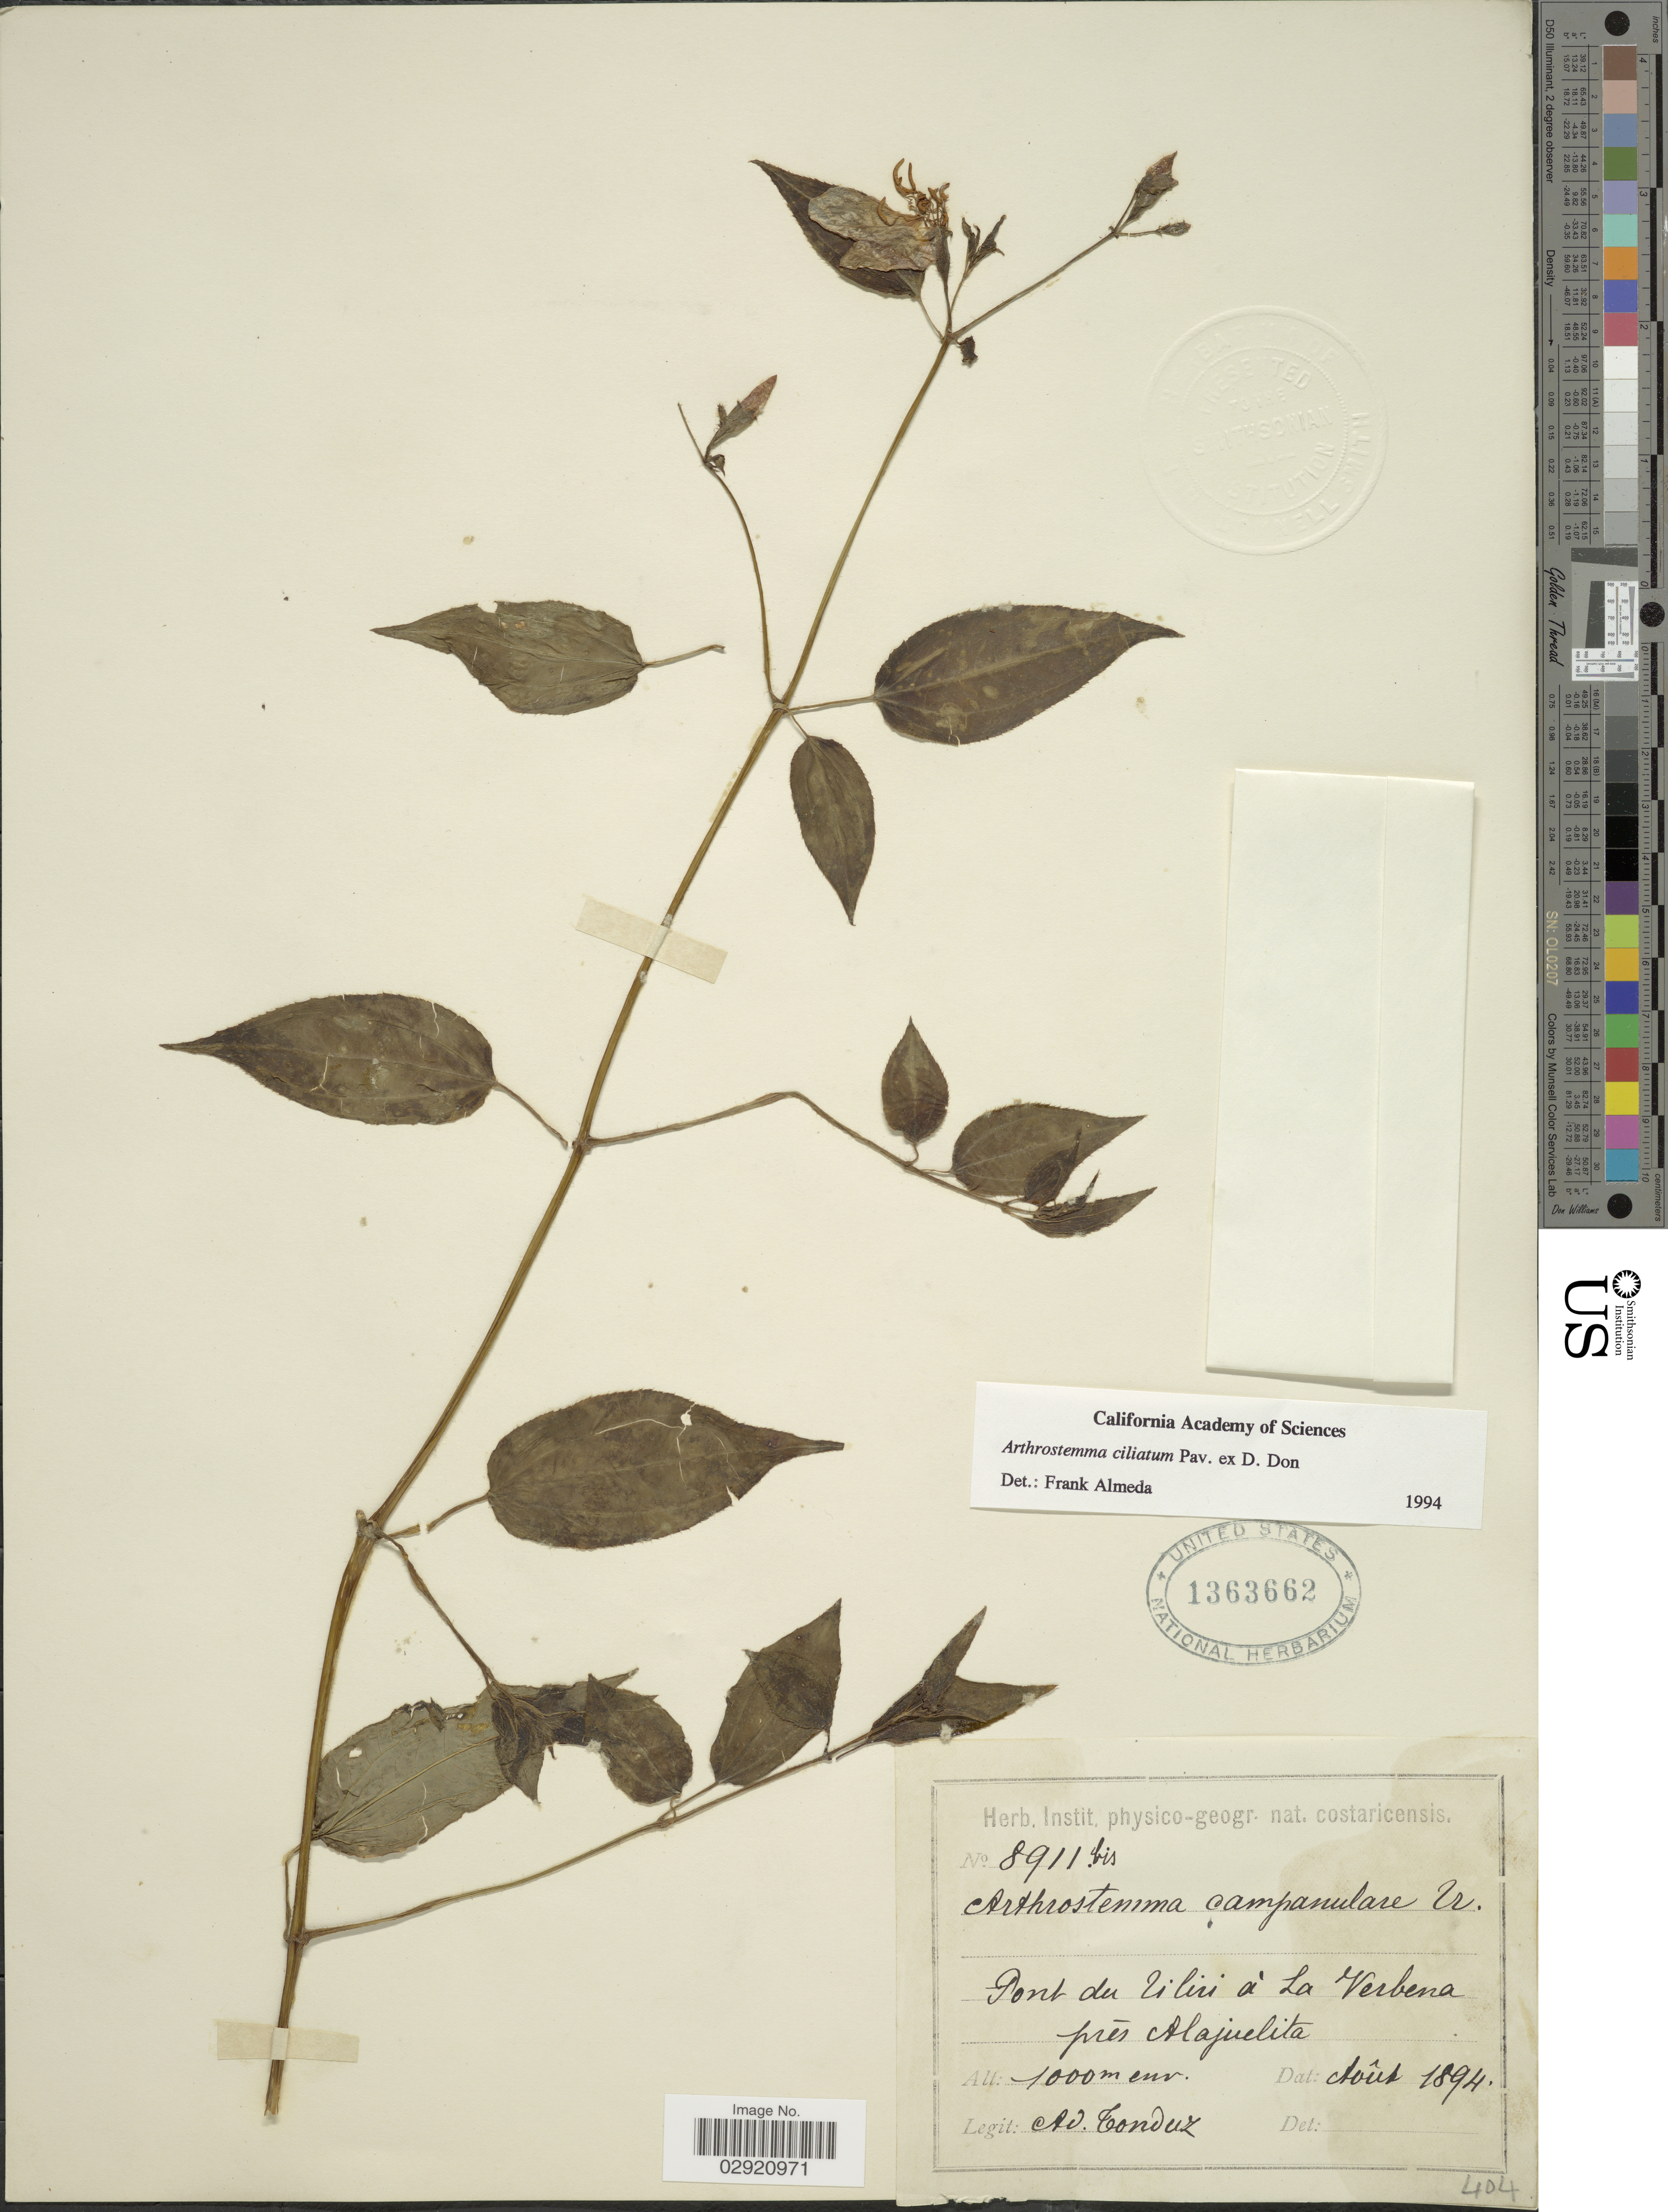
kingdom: Plantae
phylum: Tracheophyta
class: Magnoliopsida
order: Myrtales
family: Melastomataceae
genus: Arthrostemma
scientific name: Arthrostemma ciliatum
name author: Pav. ex D. Don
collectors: A. Tonduz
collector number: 8911bis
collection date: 1894-08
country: Costa Rica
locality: Pont du Tiliri à La Verbena prés Alajuelita.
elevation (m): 1000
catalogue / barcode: US 1363662